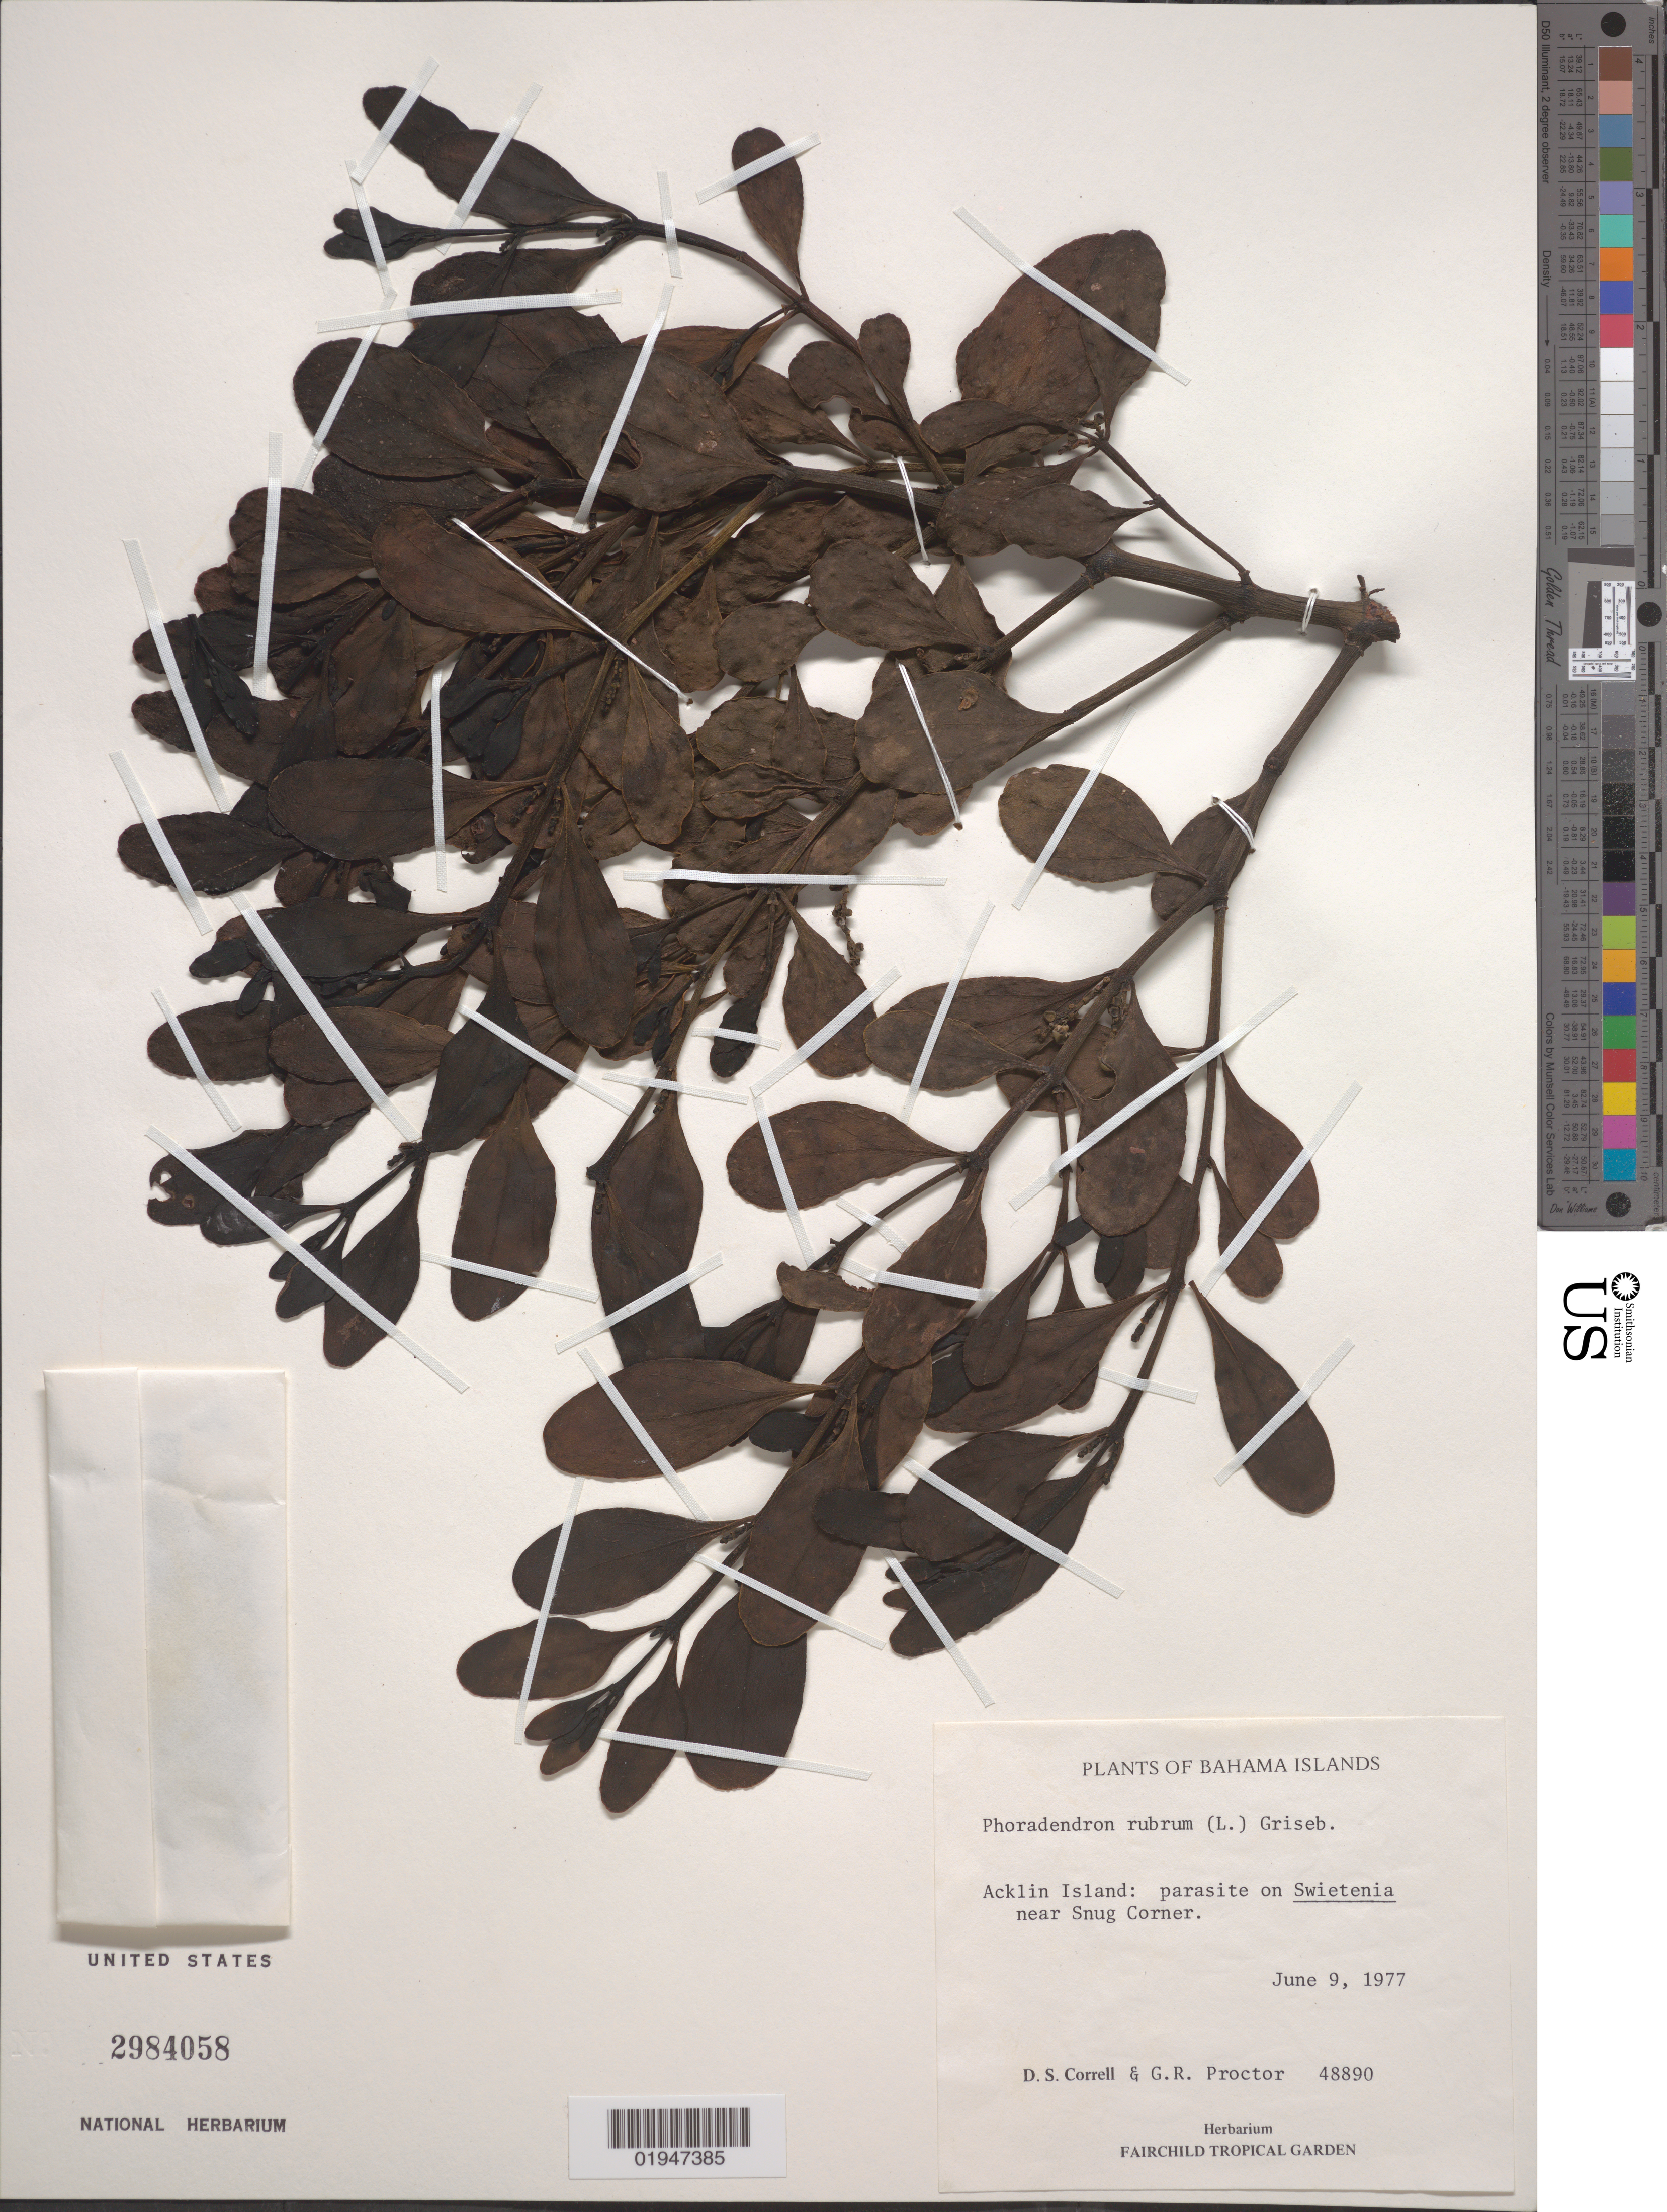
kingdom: Plantae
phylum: Tracheophyta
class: Magnoliopsida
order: Santalales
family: Viscaceae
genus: Phoradendron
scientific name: Phoradendron rubrum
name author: (L.) Griseb.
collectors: D. S. Correll & G. R. Proctor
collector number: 48890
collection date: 1977-06-09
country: Bahamas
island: Acklin I.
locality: Acklin Island; near Snug Corner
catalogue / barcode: US 2984058